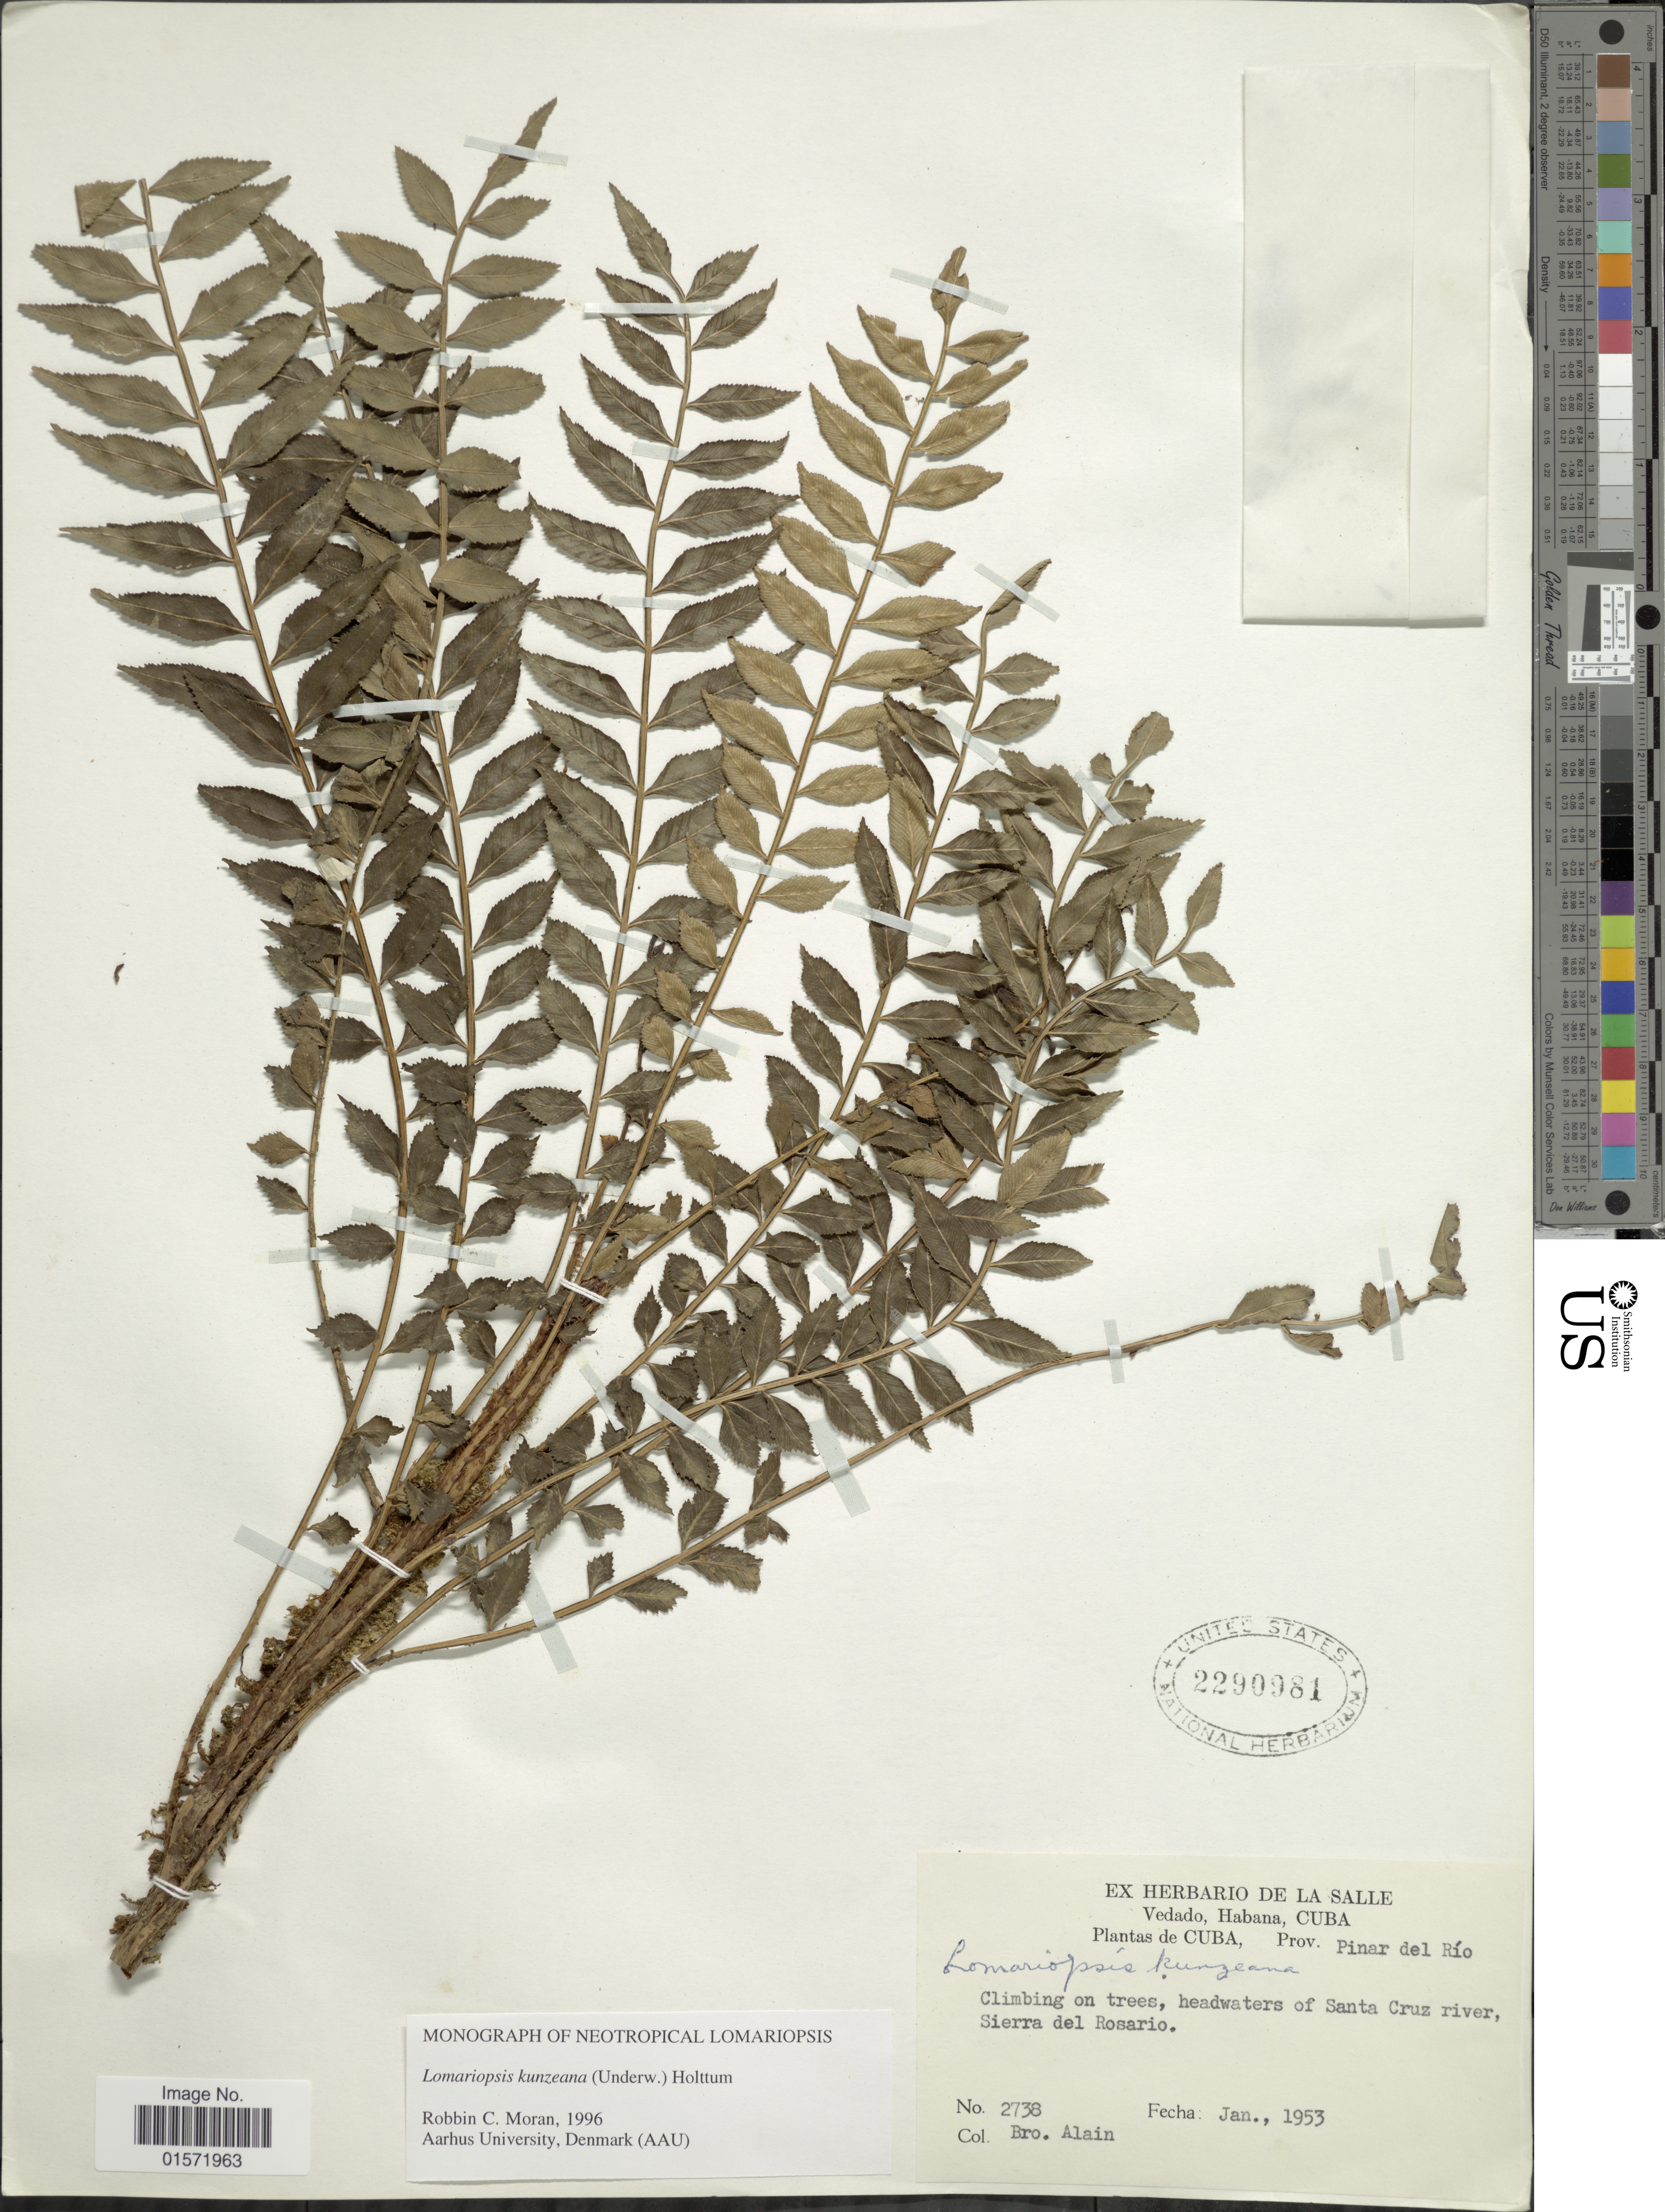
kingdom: Plantae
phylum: Tracheophyta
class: Polypodiopsida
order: Polypodiales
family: Lomariopsidaceae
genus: Lomariopsis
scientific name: Lomariopsis kunzeana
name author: (Underw.) Holttum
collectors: A. H. Liogier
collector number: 2738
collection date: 1953-01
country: Cuba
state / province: Pinar del Río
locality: Vedado, Habana, Climbing on trees, headwaters of Santa Cruz river, Sierra del Rosario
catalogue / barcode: US 2290981